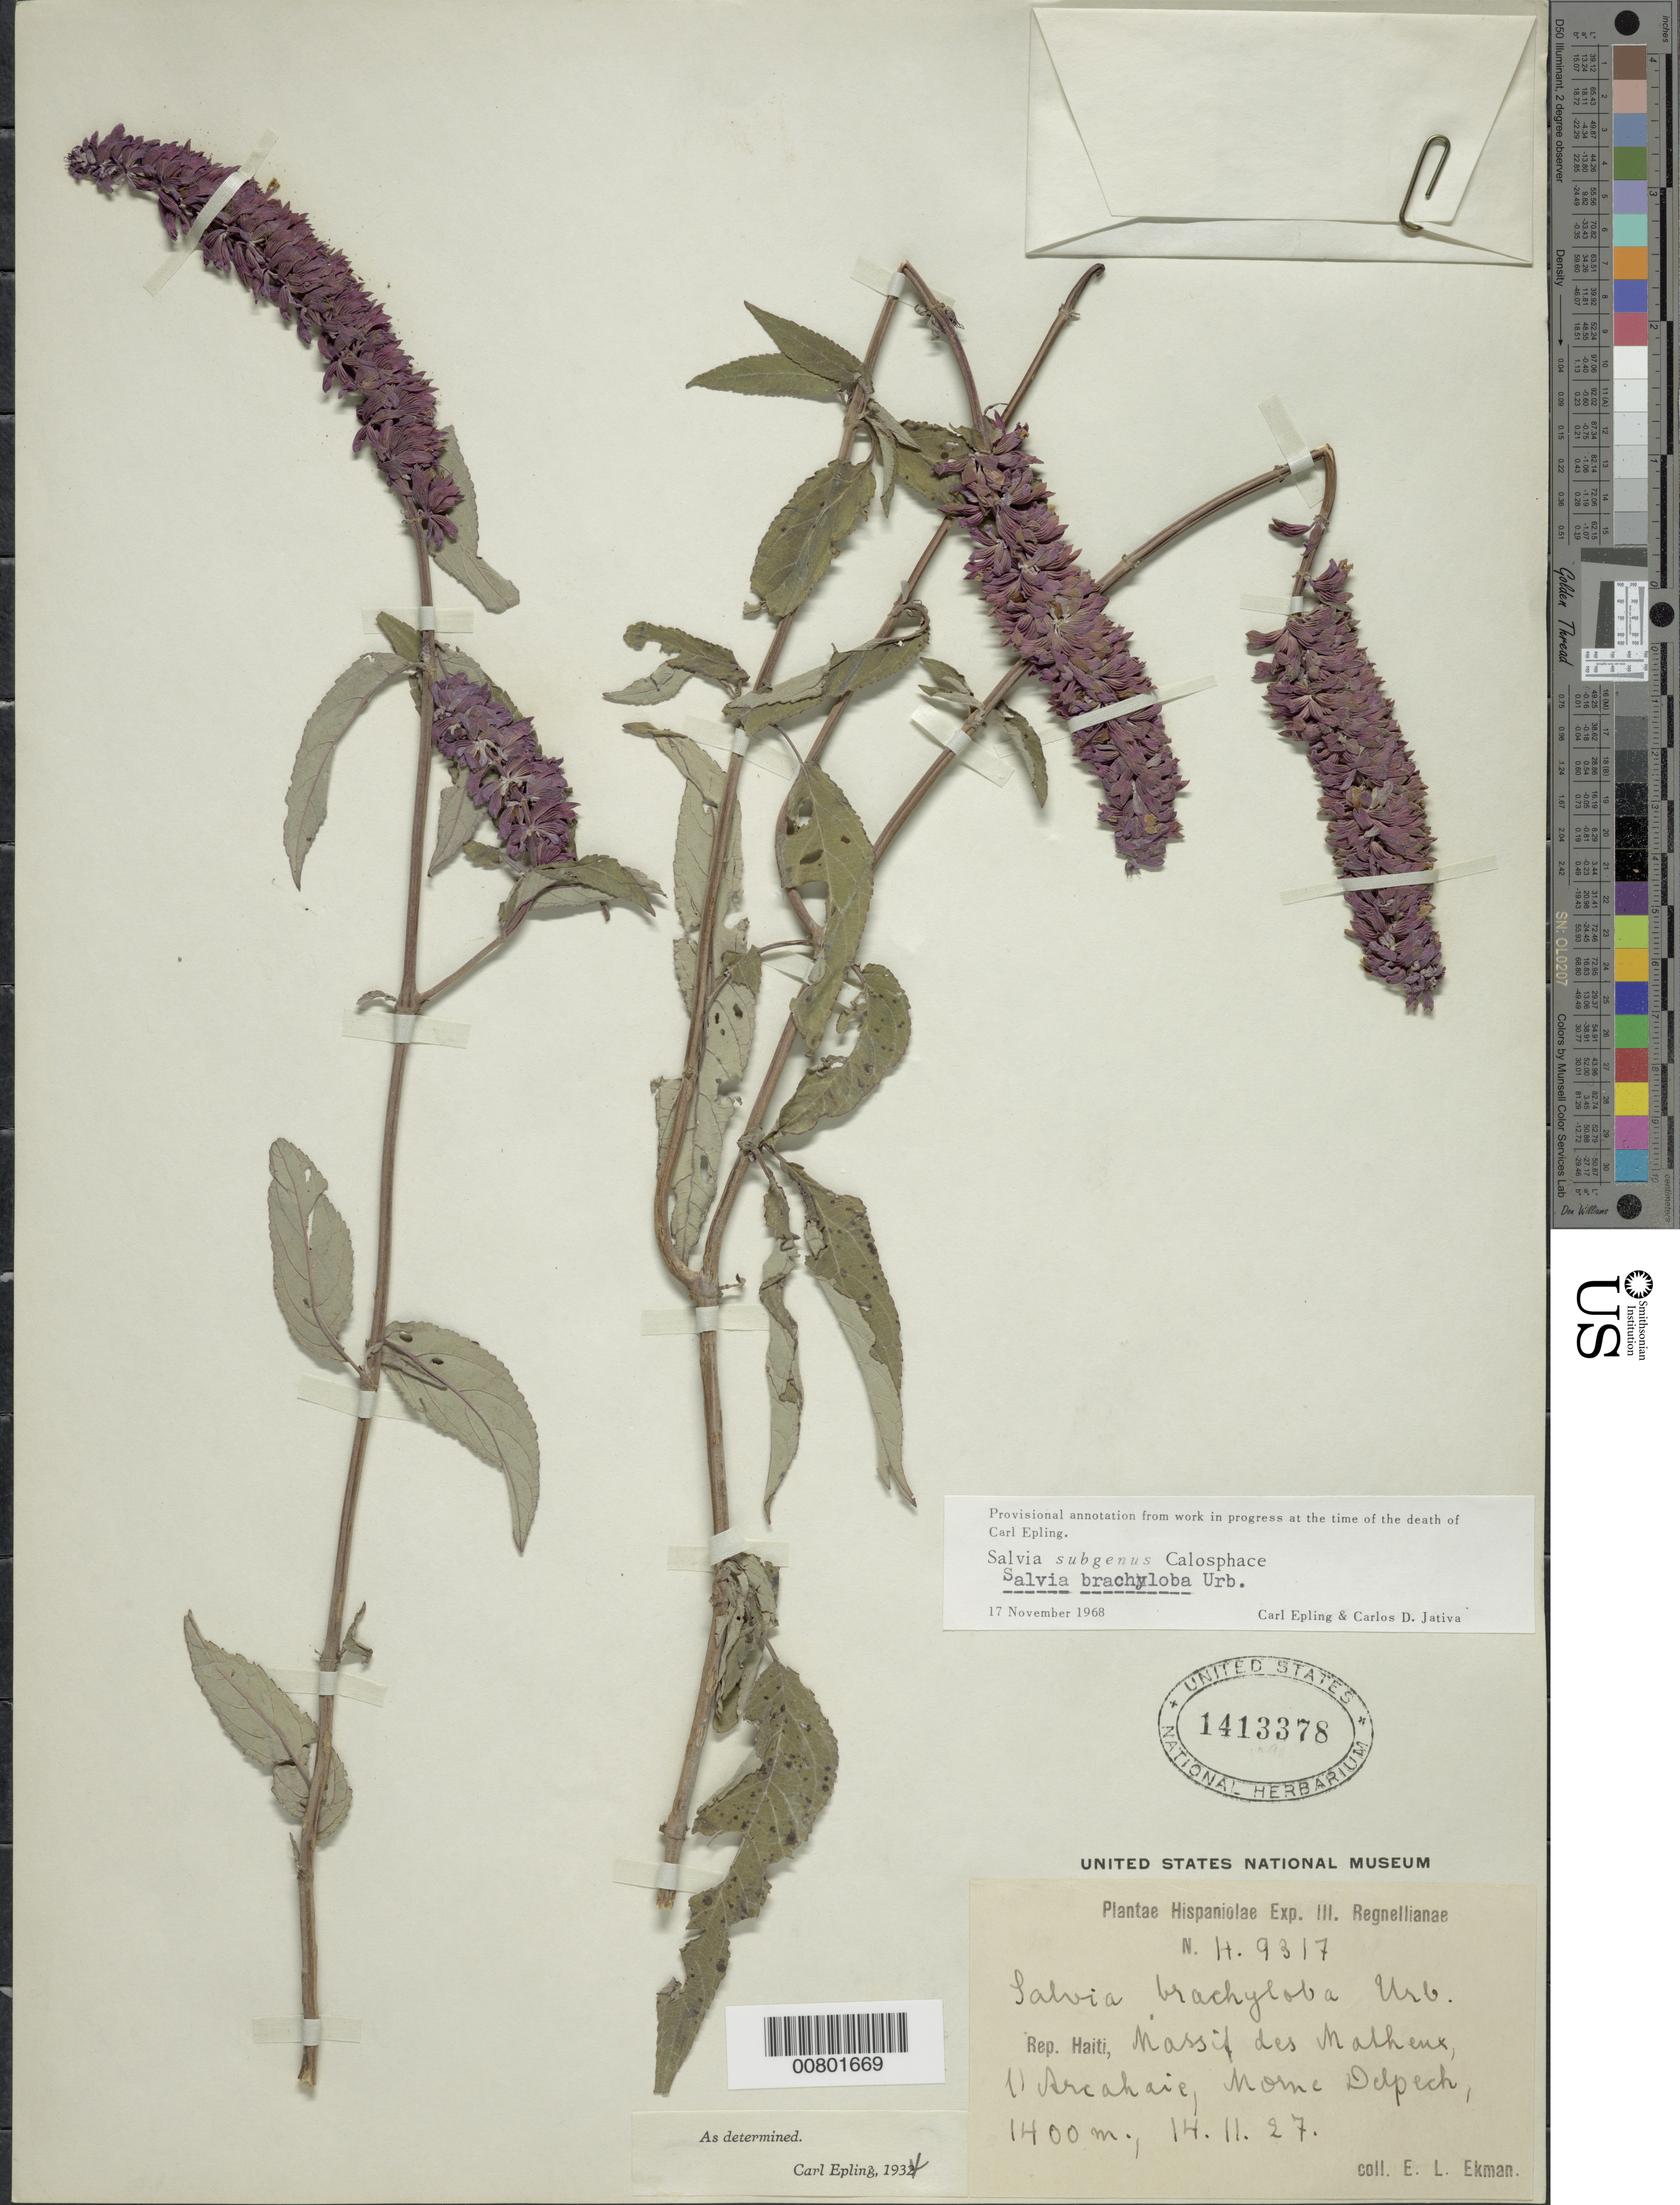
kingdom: Plantae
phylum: Tracheophyta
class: Magnoliopsida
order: Lamiales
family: Lamiaceae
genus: Salvia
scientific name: Salvia brachyloba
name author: Urb.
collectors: E. L. Ekman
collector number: H 9317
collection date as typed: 14 Nov 1927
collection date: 1927-11-14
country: Haiti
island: Hispaniola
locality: Massif des Matheux, l'Arcahaie, Morne Delpech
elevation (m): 1400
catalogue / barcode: US 1413378